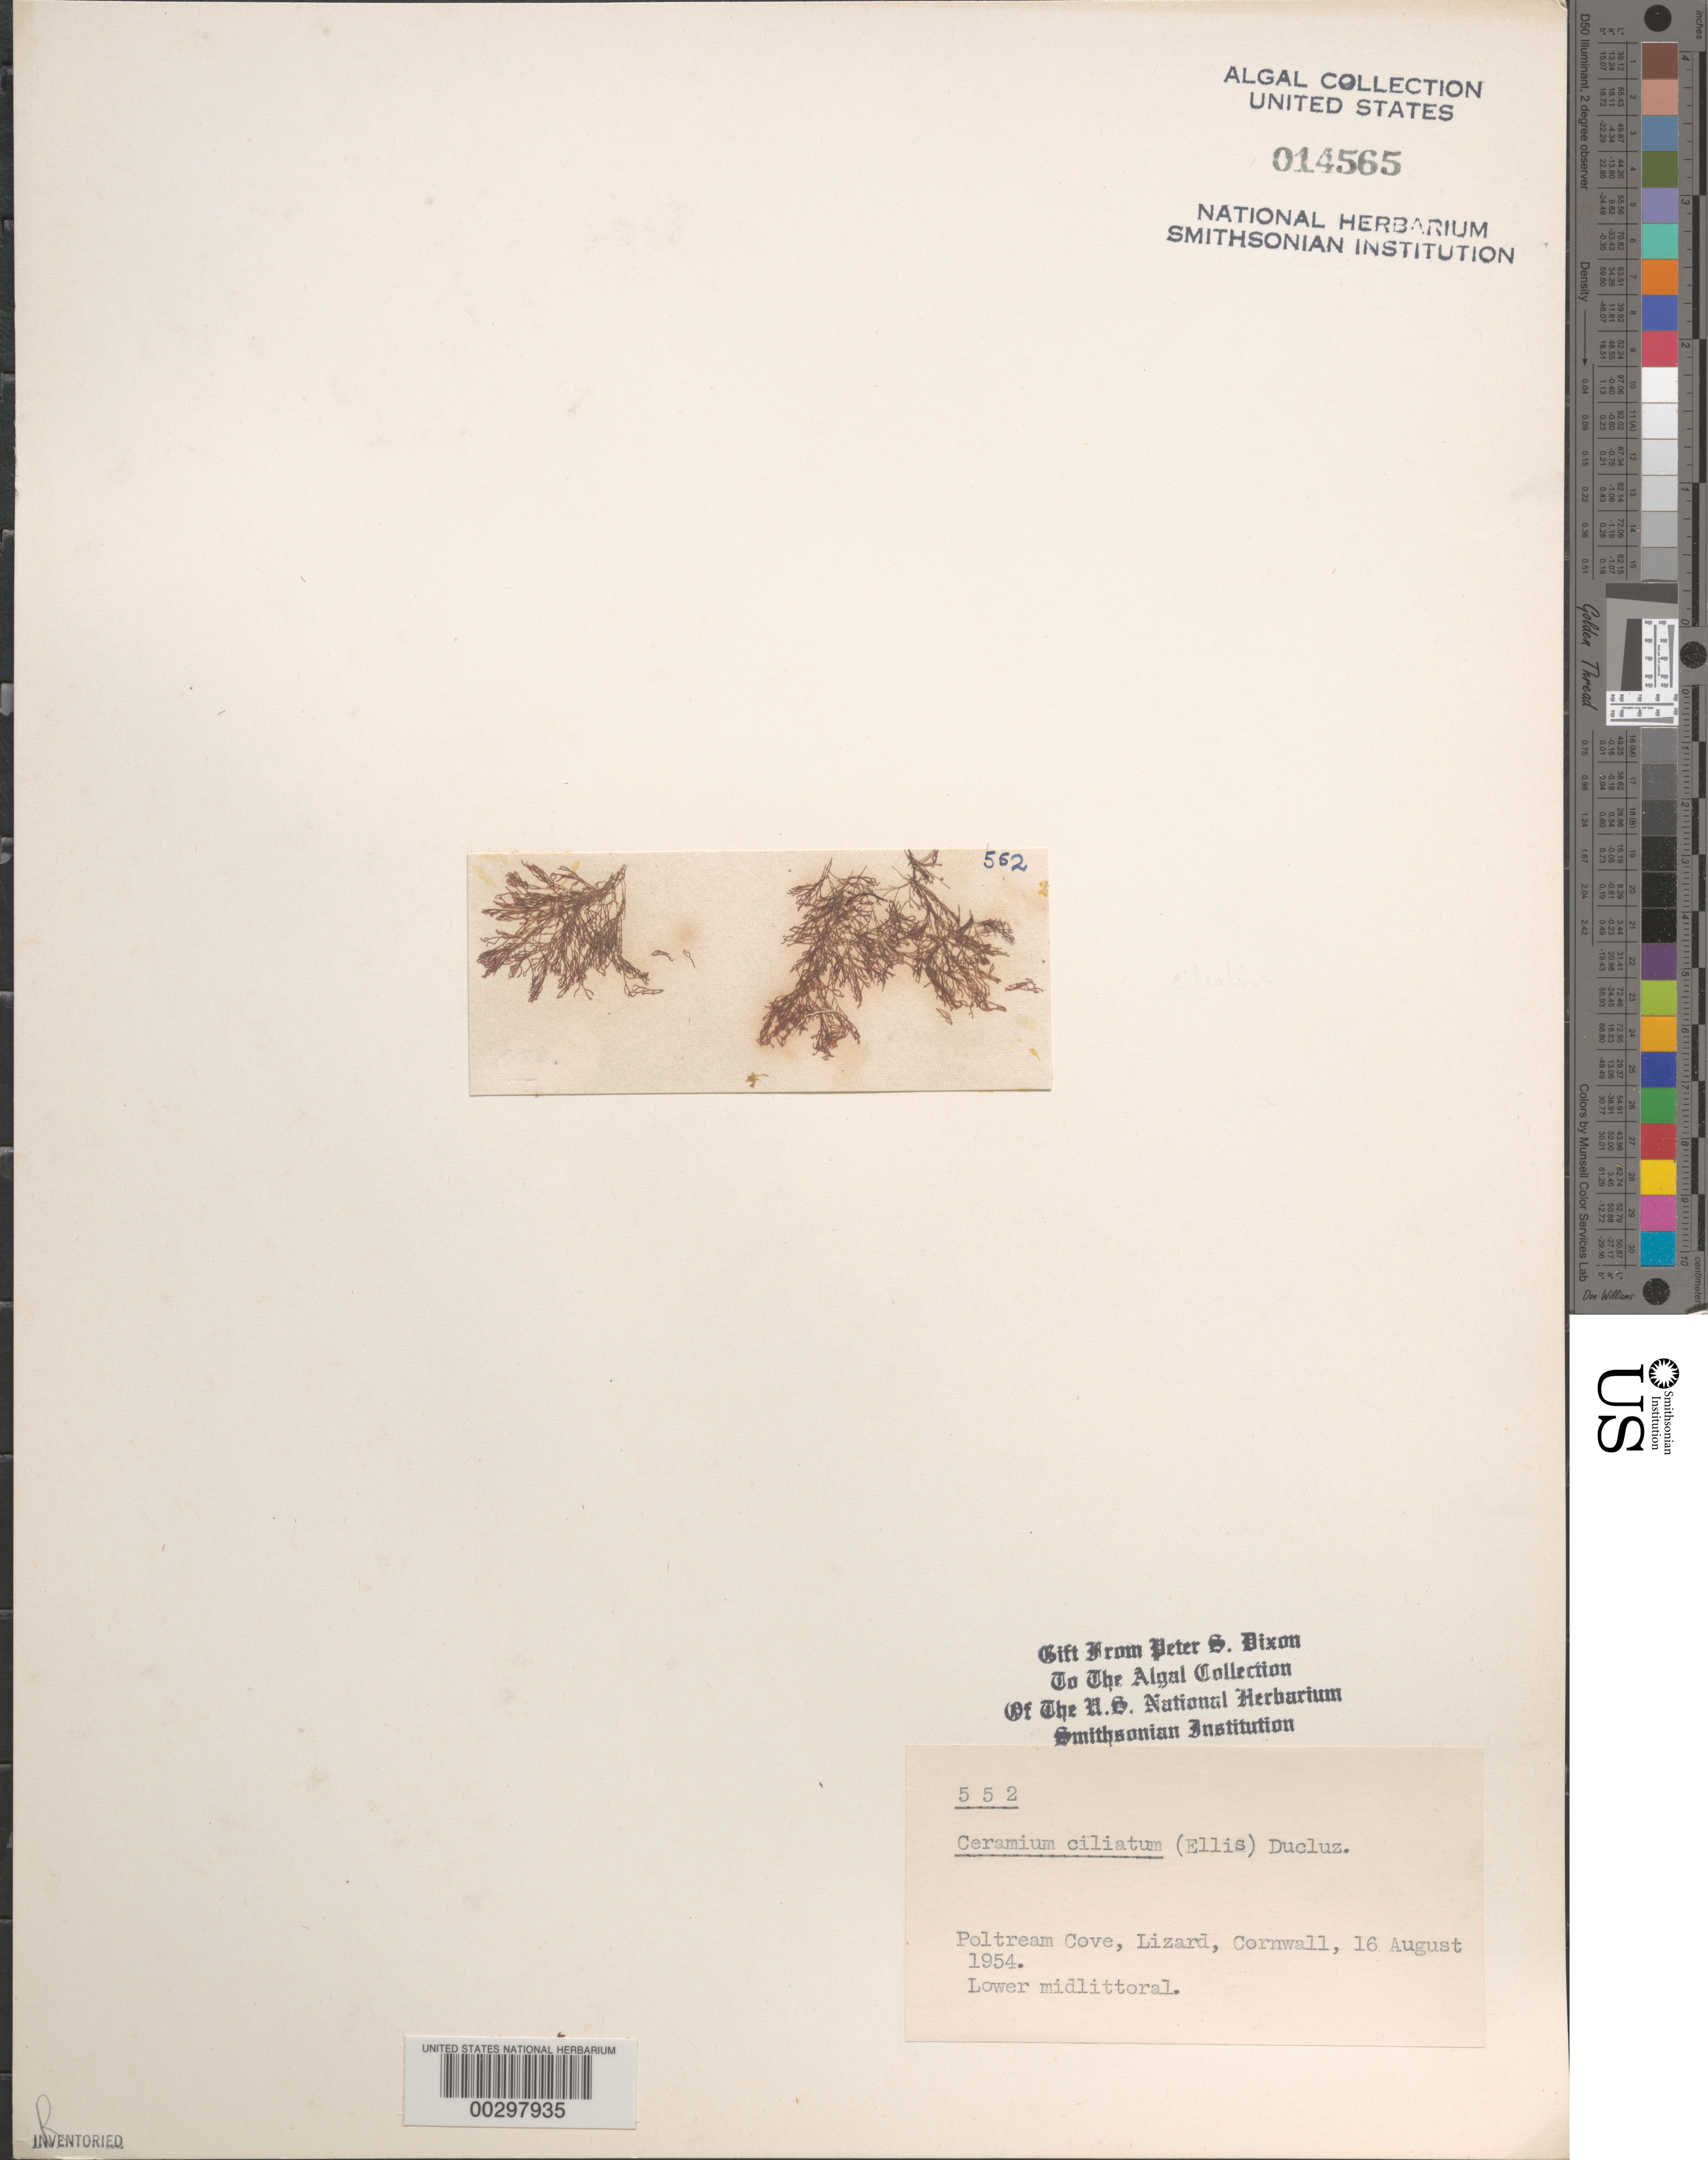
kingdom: Plantae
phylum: Rhodophyta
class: Florideophyceae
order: Ceramiales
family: Ceramiaceae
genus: Ceramium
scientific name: Ceramium ciliatum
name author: (J. Ellis) Ducluzeau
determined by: Dixon, P. S.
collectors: P. S. Dixon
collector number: PSD 552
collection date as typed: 16 Aug 1954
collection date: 1954-08-16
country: United Kingdom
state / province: England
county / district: Cornwall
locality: Poltream Cove, near Lizard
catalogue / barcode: US 14565